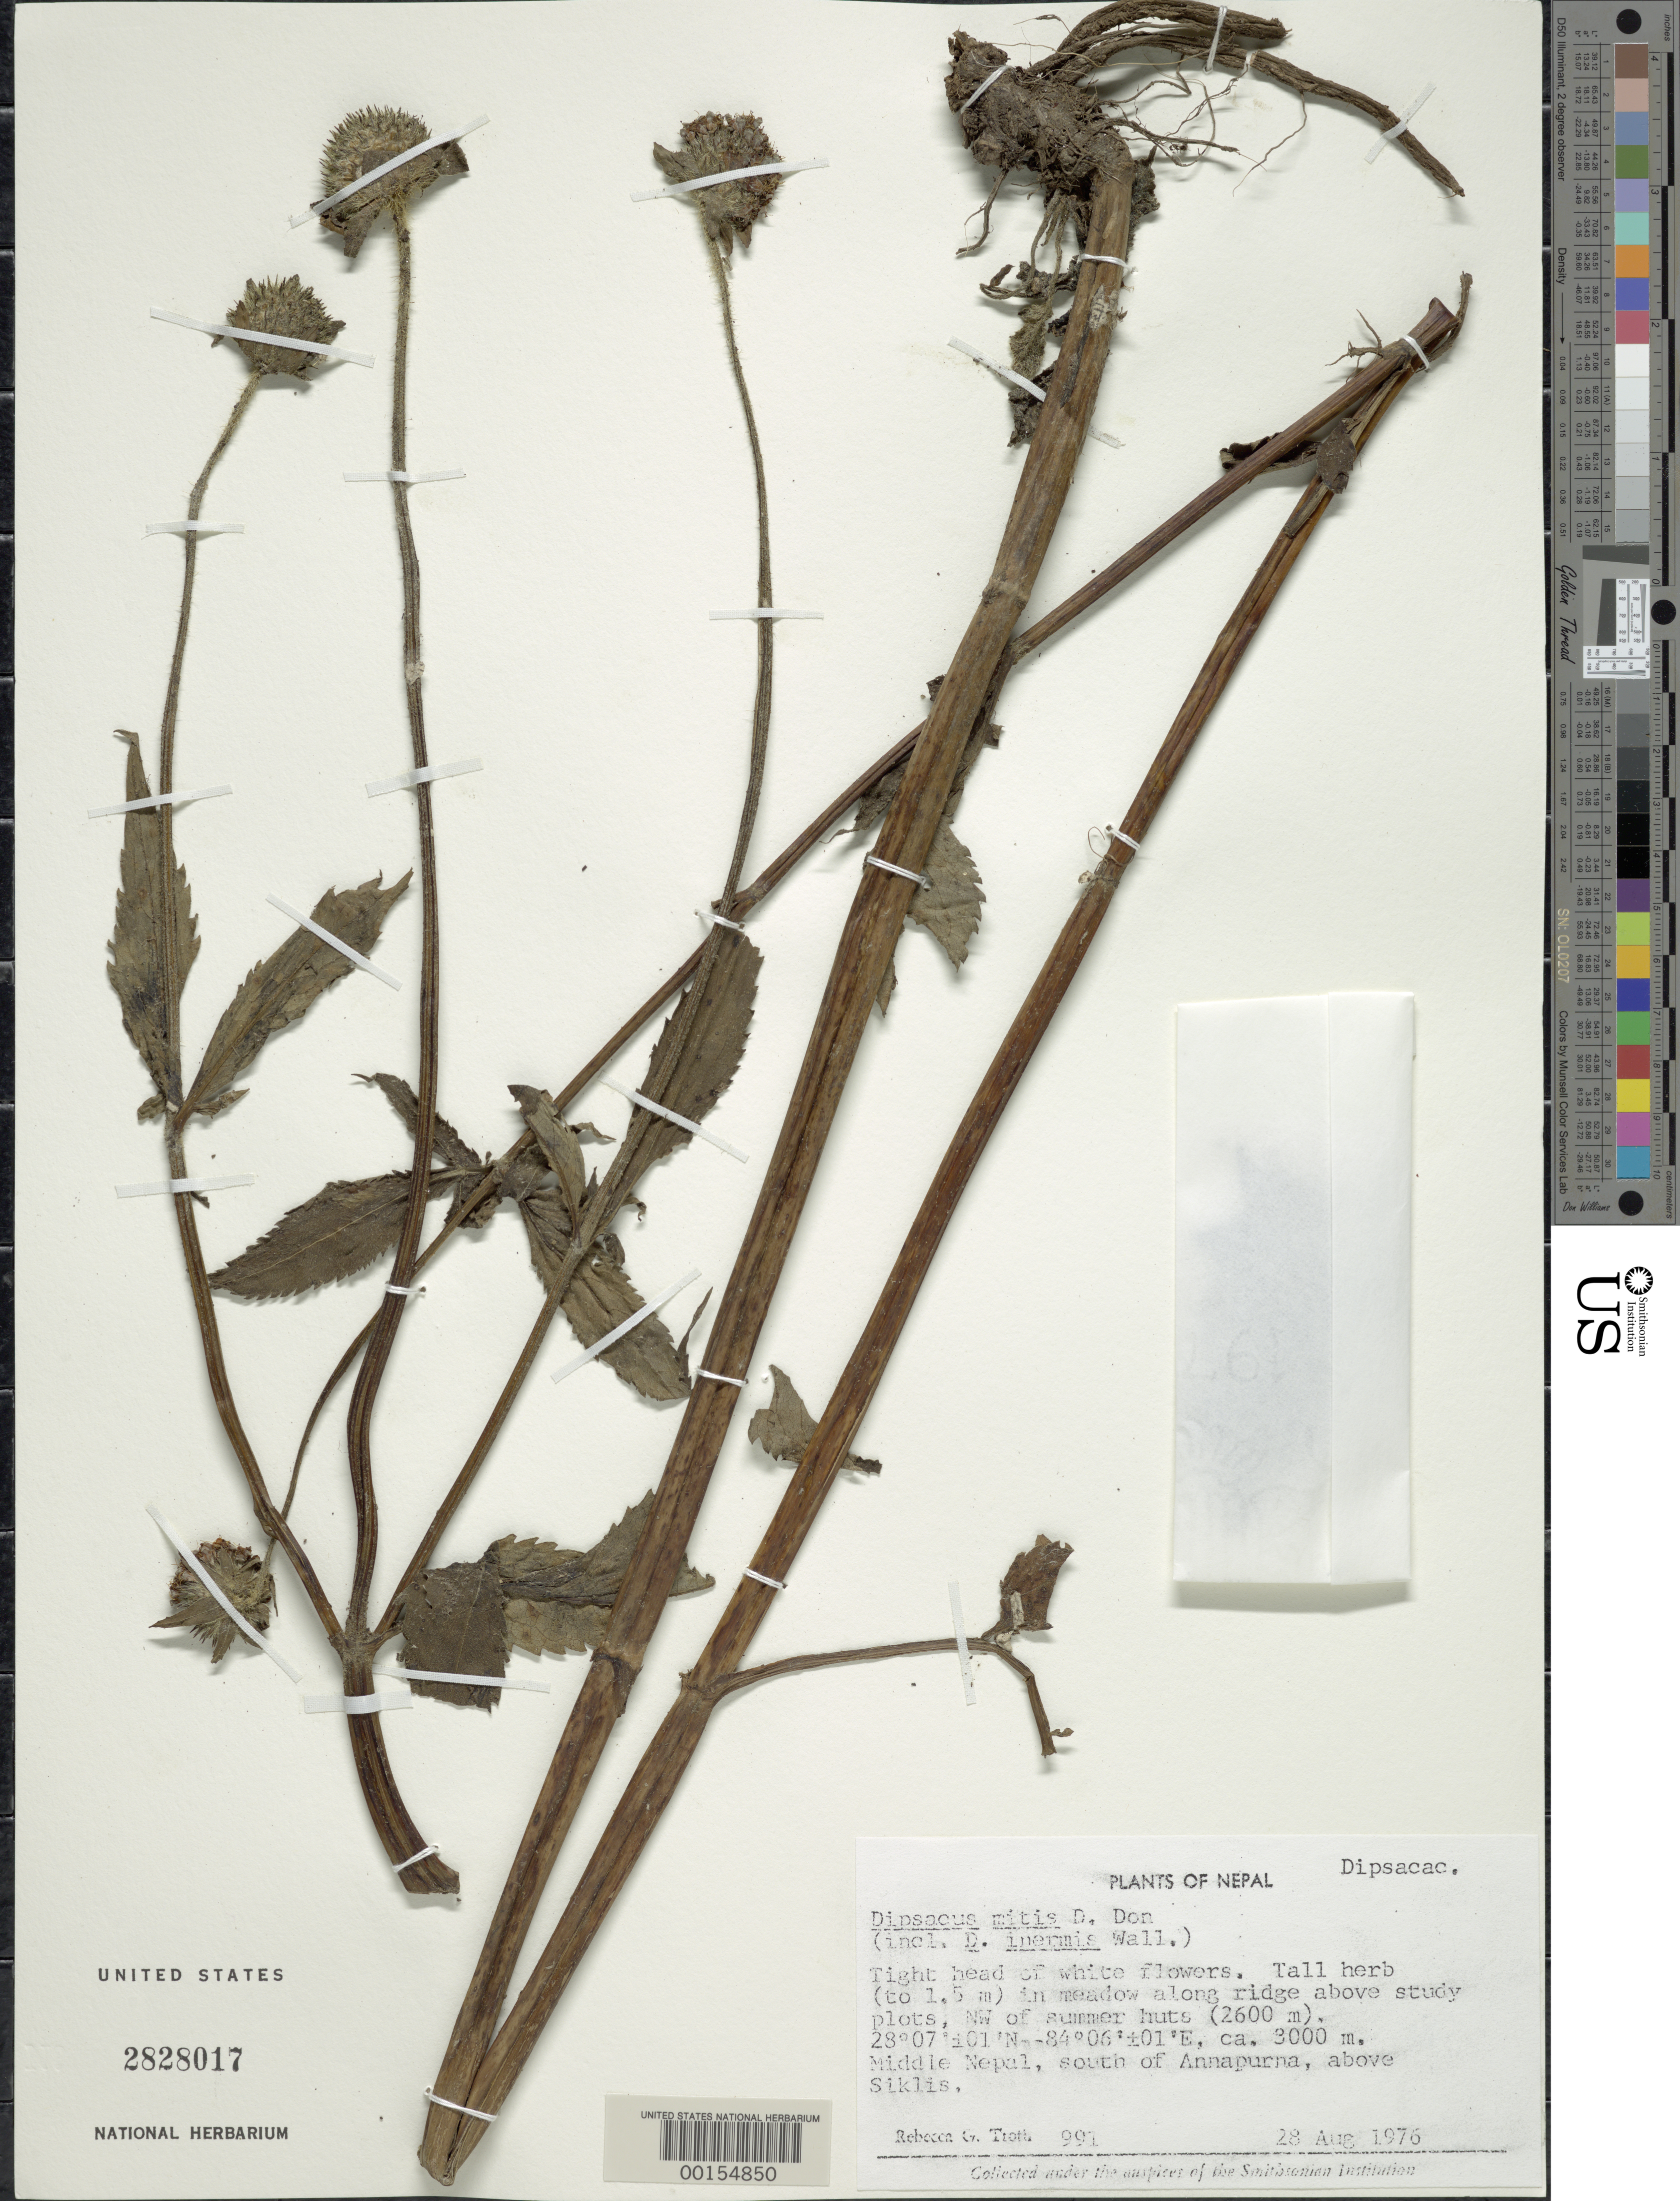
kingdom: Plantae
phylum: Tracheophyta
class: Magnoliopsida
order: Dipsacales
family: Caprifoliaceae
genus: Dipsacus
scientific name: Dipsacus mitis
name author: D. Don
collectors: R. Troth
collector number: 991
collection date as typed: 28 Aug 1976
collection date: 1976-08-28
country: Nepal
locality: S of annapurna above siklis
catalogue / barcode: US 2828017